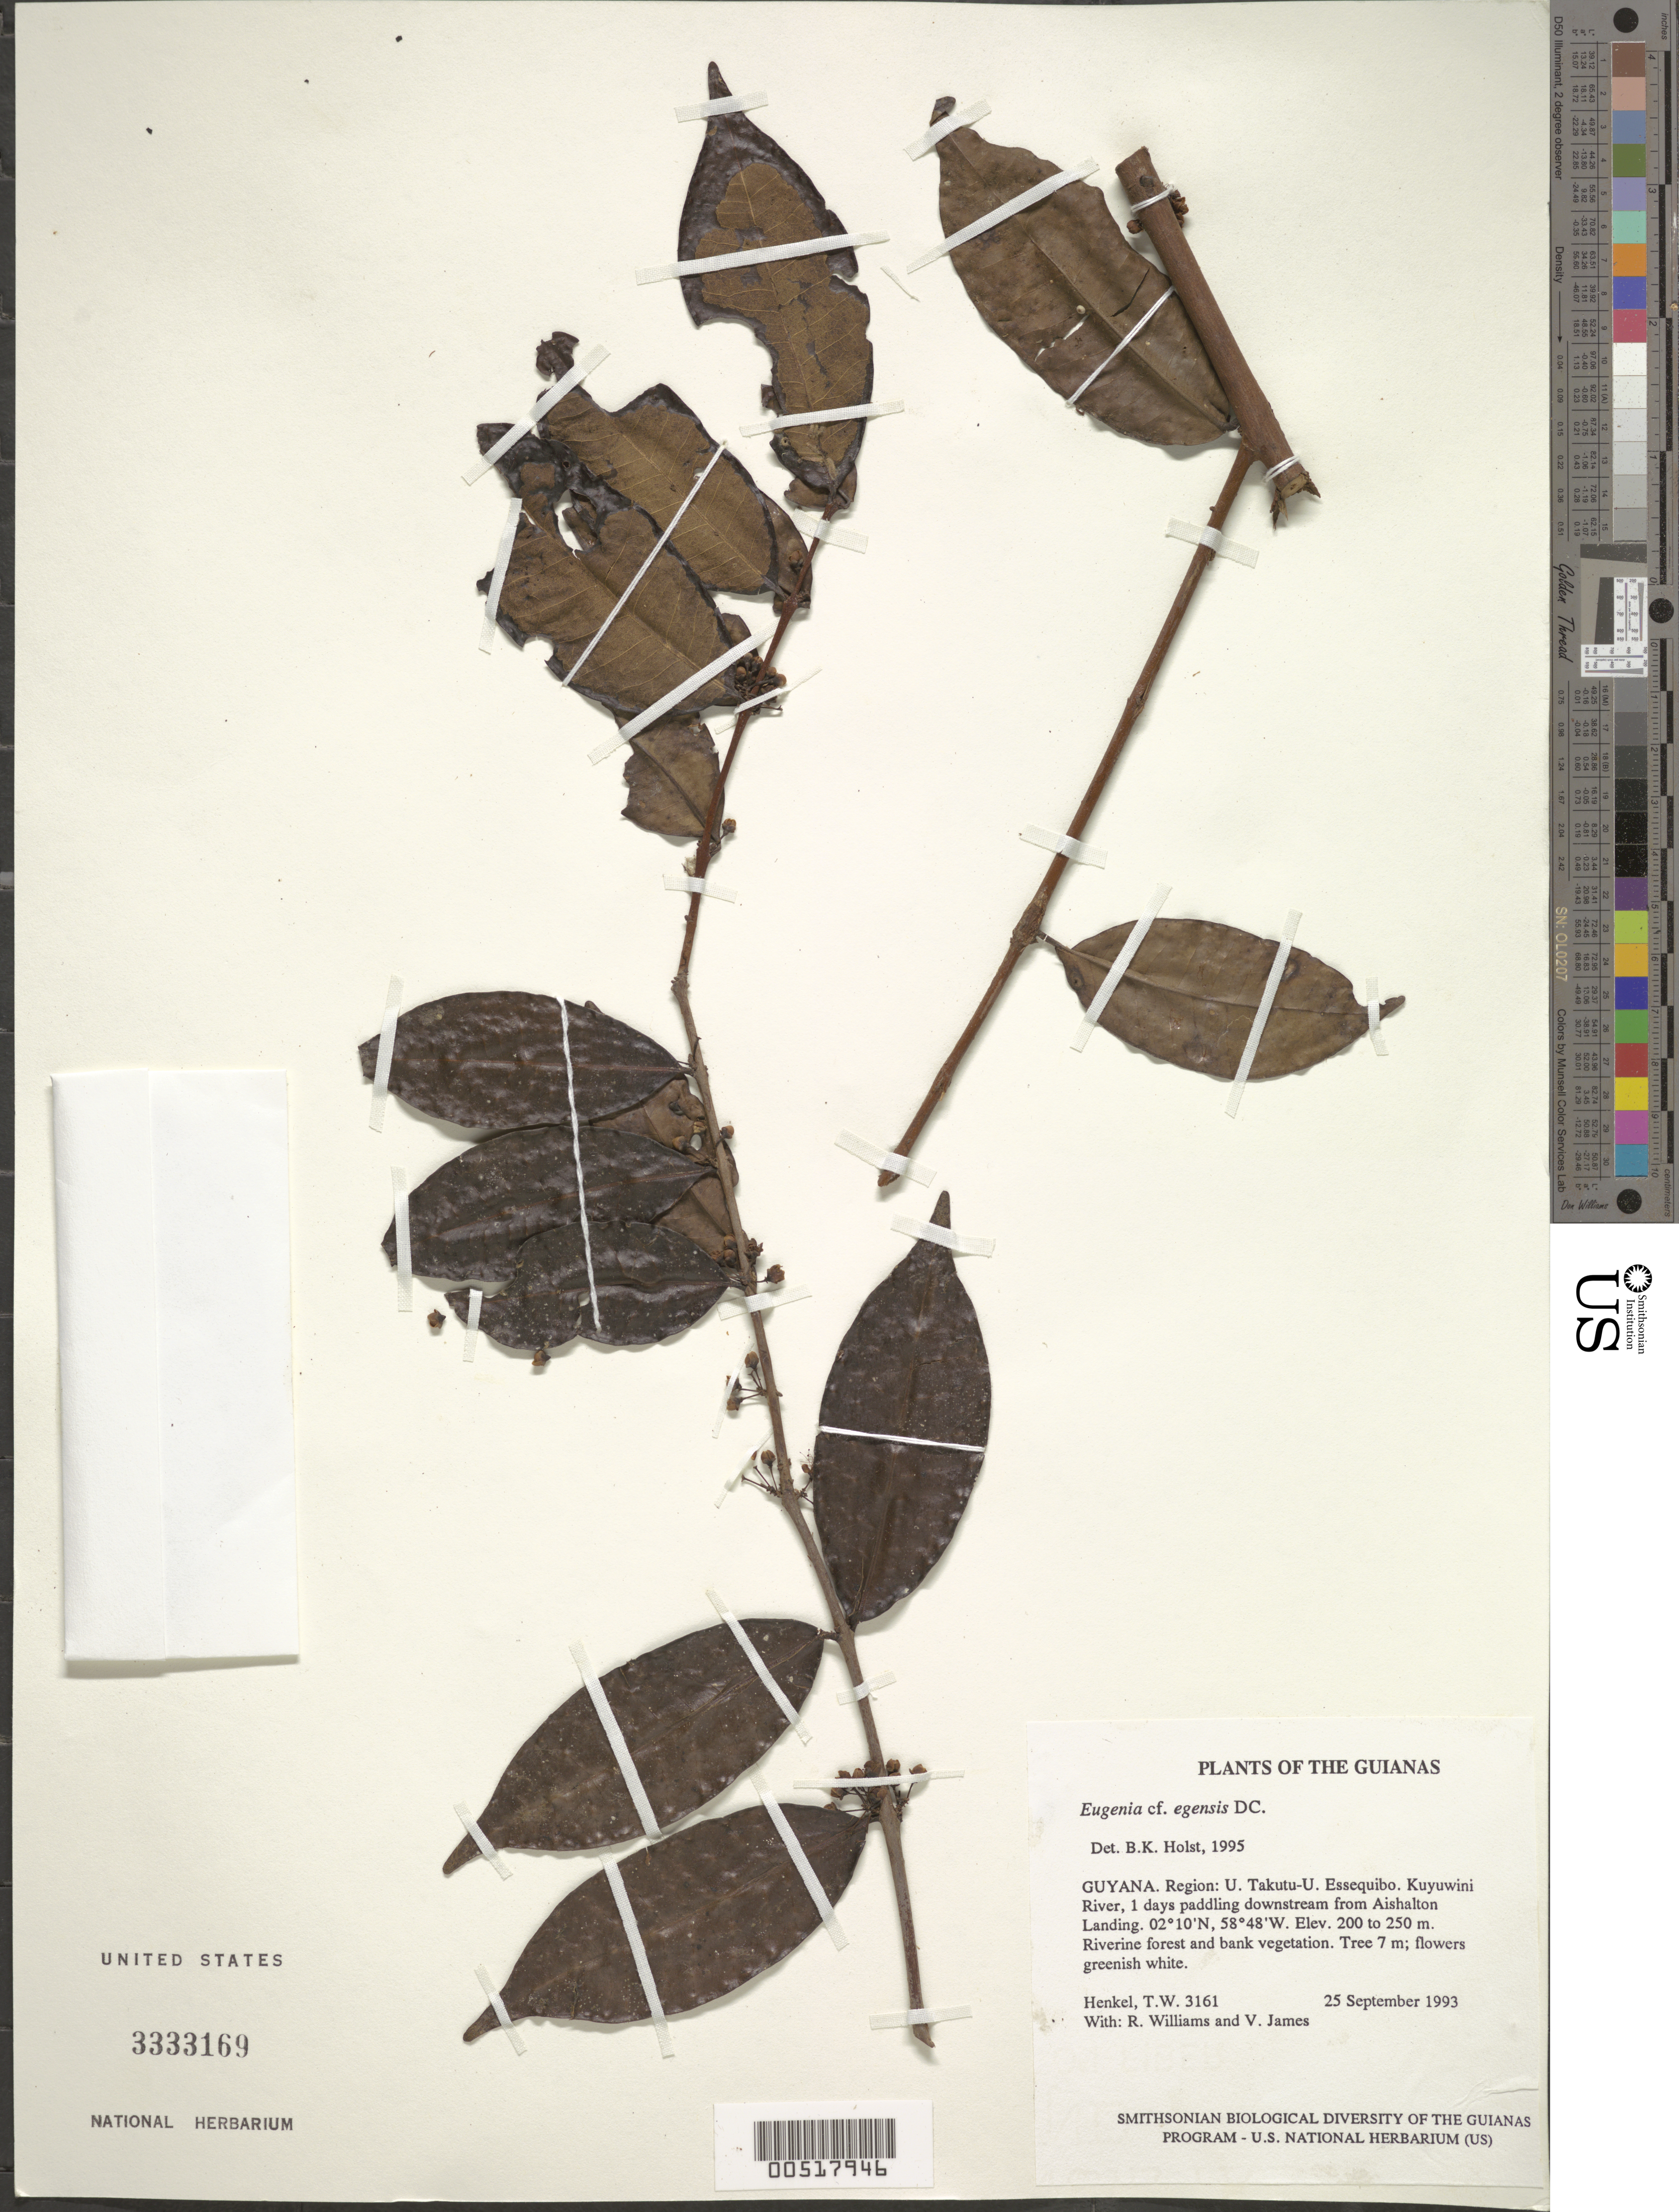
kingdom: Plantae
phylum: Tracheophyta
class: Magnoliopsida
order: Myrtales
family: Myrtaceae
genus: Eugenia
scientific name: Eugenia egensis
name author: DC.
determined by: Holst, Bruce K.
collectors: T. Henkel, R. Williams & V. James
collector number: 3161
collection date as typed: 25 September 1993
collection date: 1993-09-25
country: Guyana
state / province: U. Takutu-U. Essequibo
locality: Kuyuwini River, 1 days paddling downstream from Aishalton Landing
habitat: Riverine forest and bank vegetation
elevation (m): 200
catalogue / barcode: US 3333169